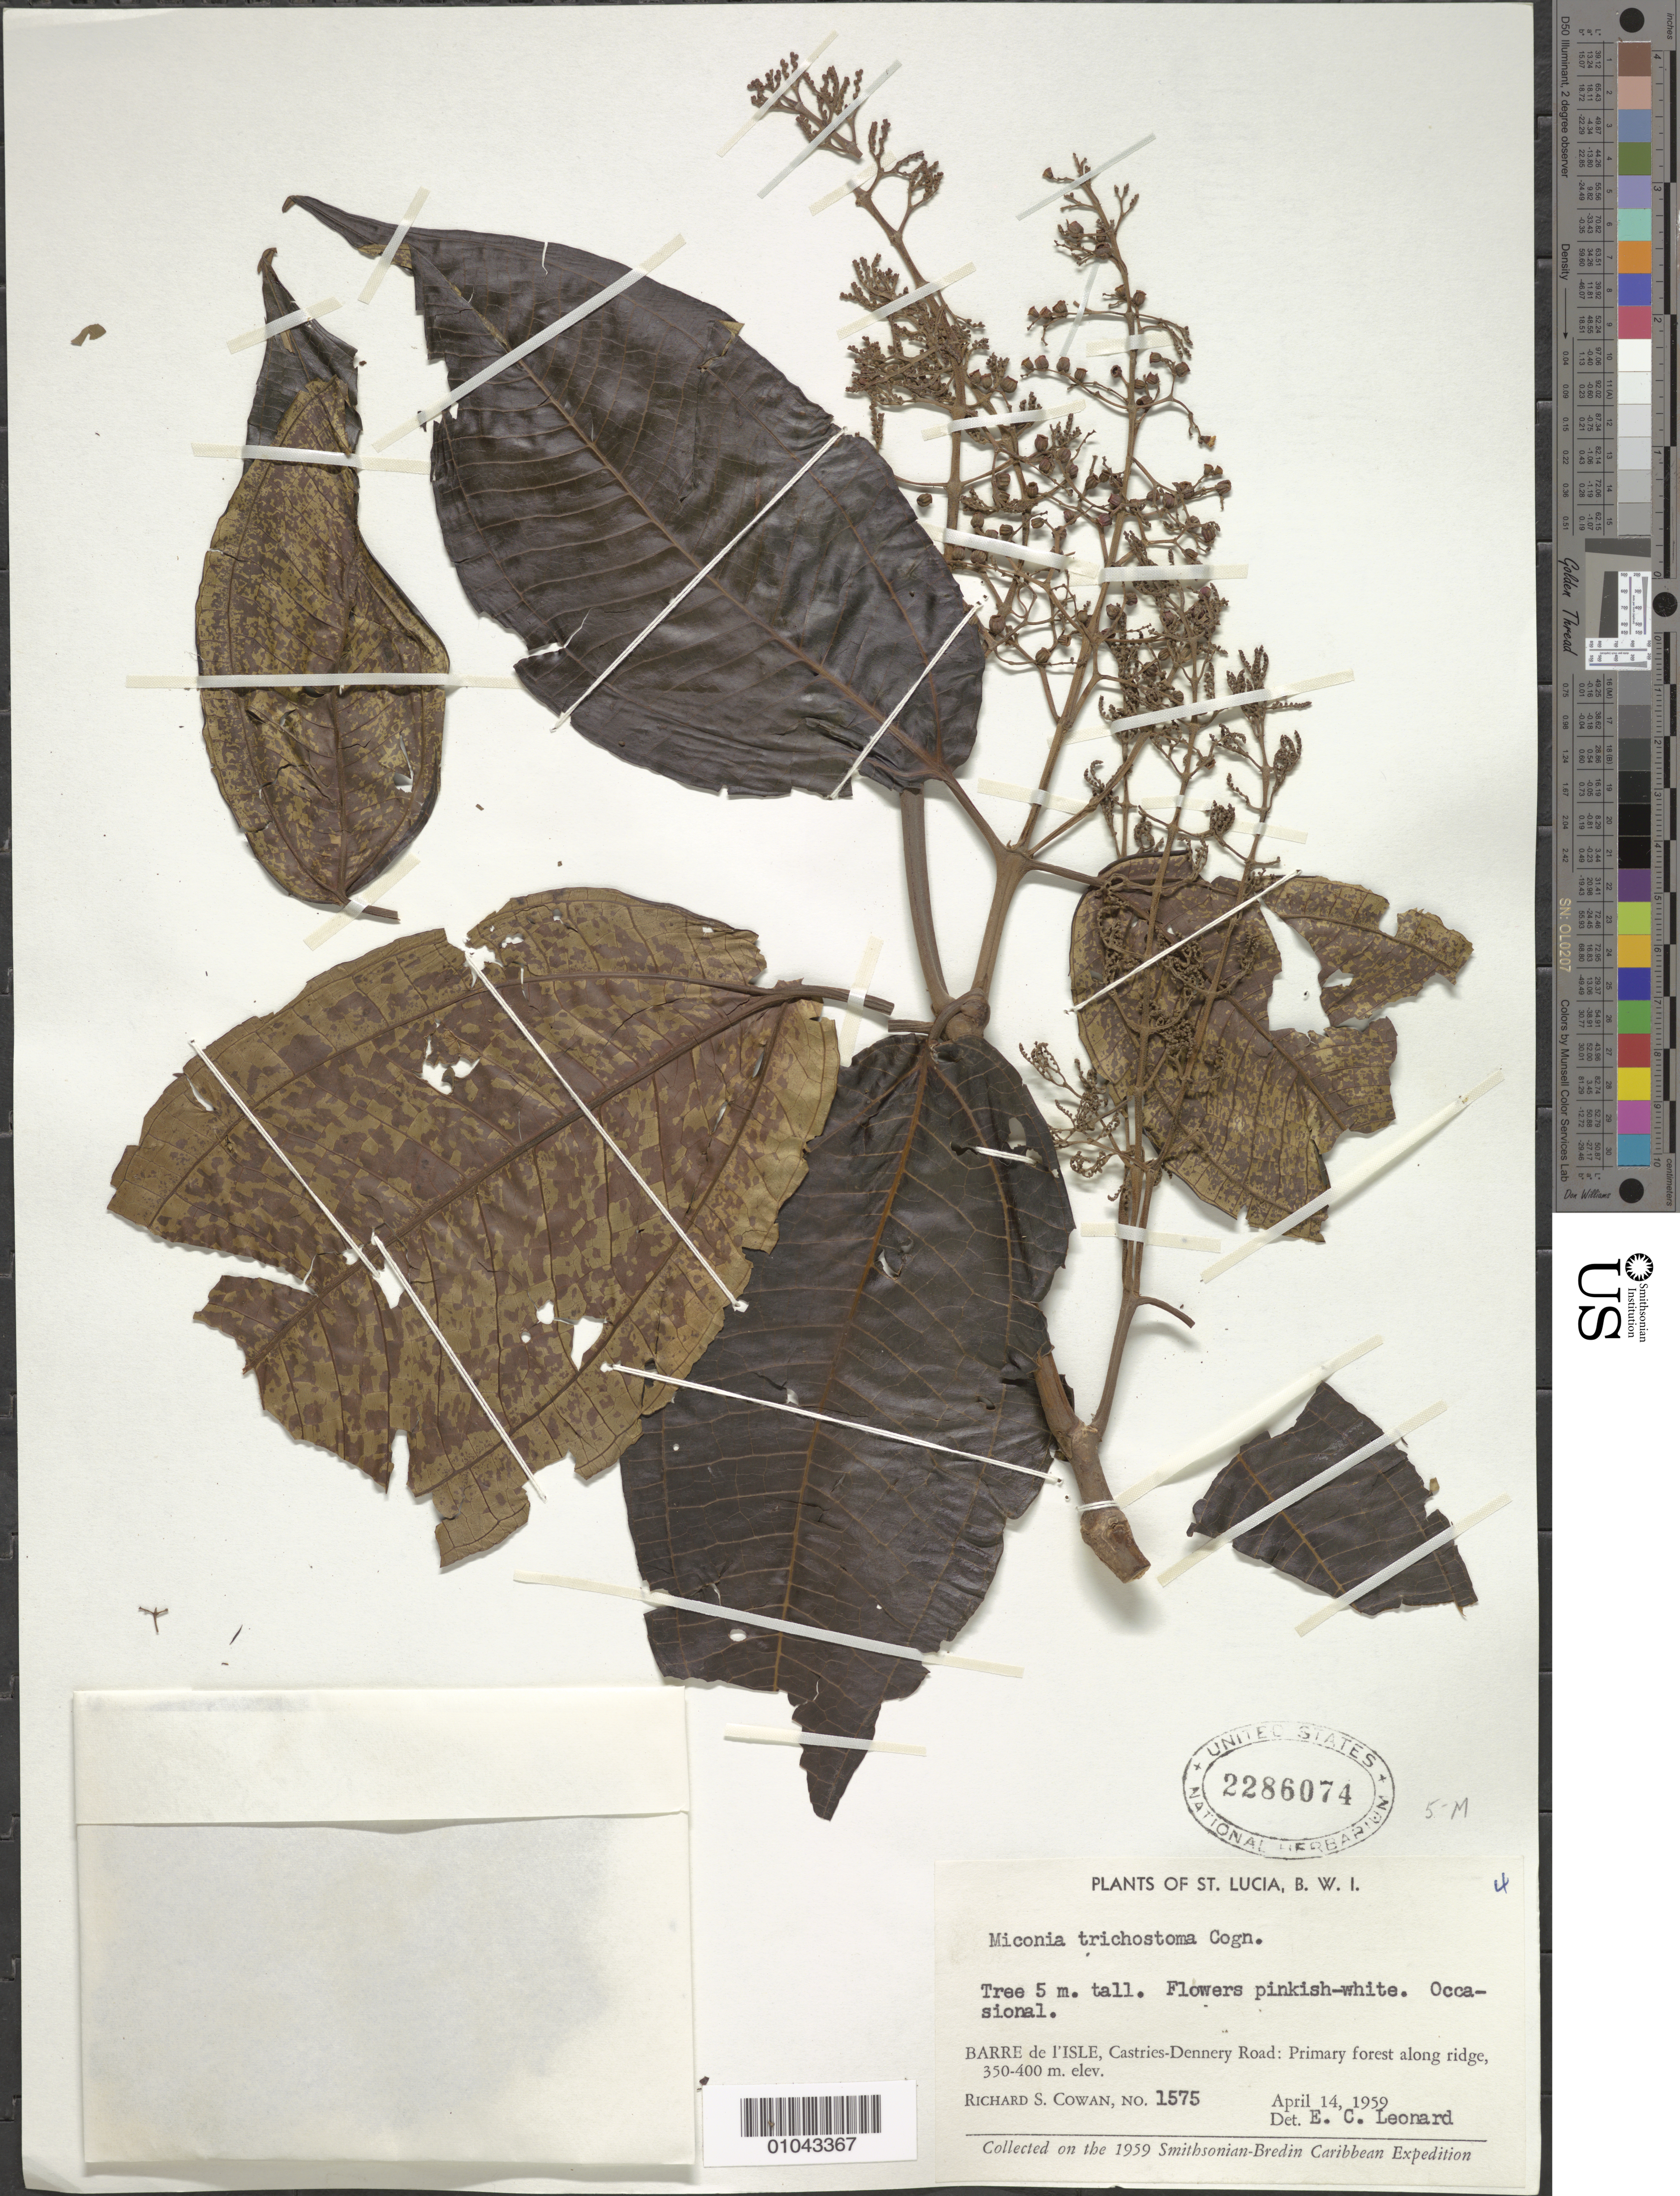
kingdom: Plantae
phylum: Tracheophyta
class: Magnoliopsida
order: Myrtales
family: Melastomataceae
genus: Miconia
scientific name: Miconia trichotoma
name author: (Desr.) DC.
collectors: R. S. Cowan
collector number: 1575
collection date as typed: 14 Apr 1959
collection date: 1959-04-14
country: St. Lucia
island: St. Lucia I.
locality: Barre de L'Isle Ridge, Castries-Dennery Road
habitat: Primary forest along ridge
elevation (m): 350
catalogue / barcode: US 2286074